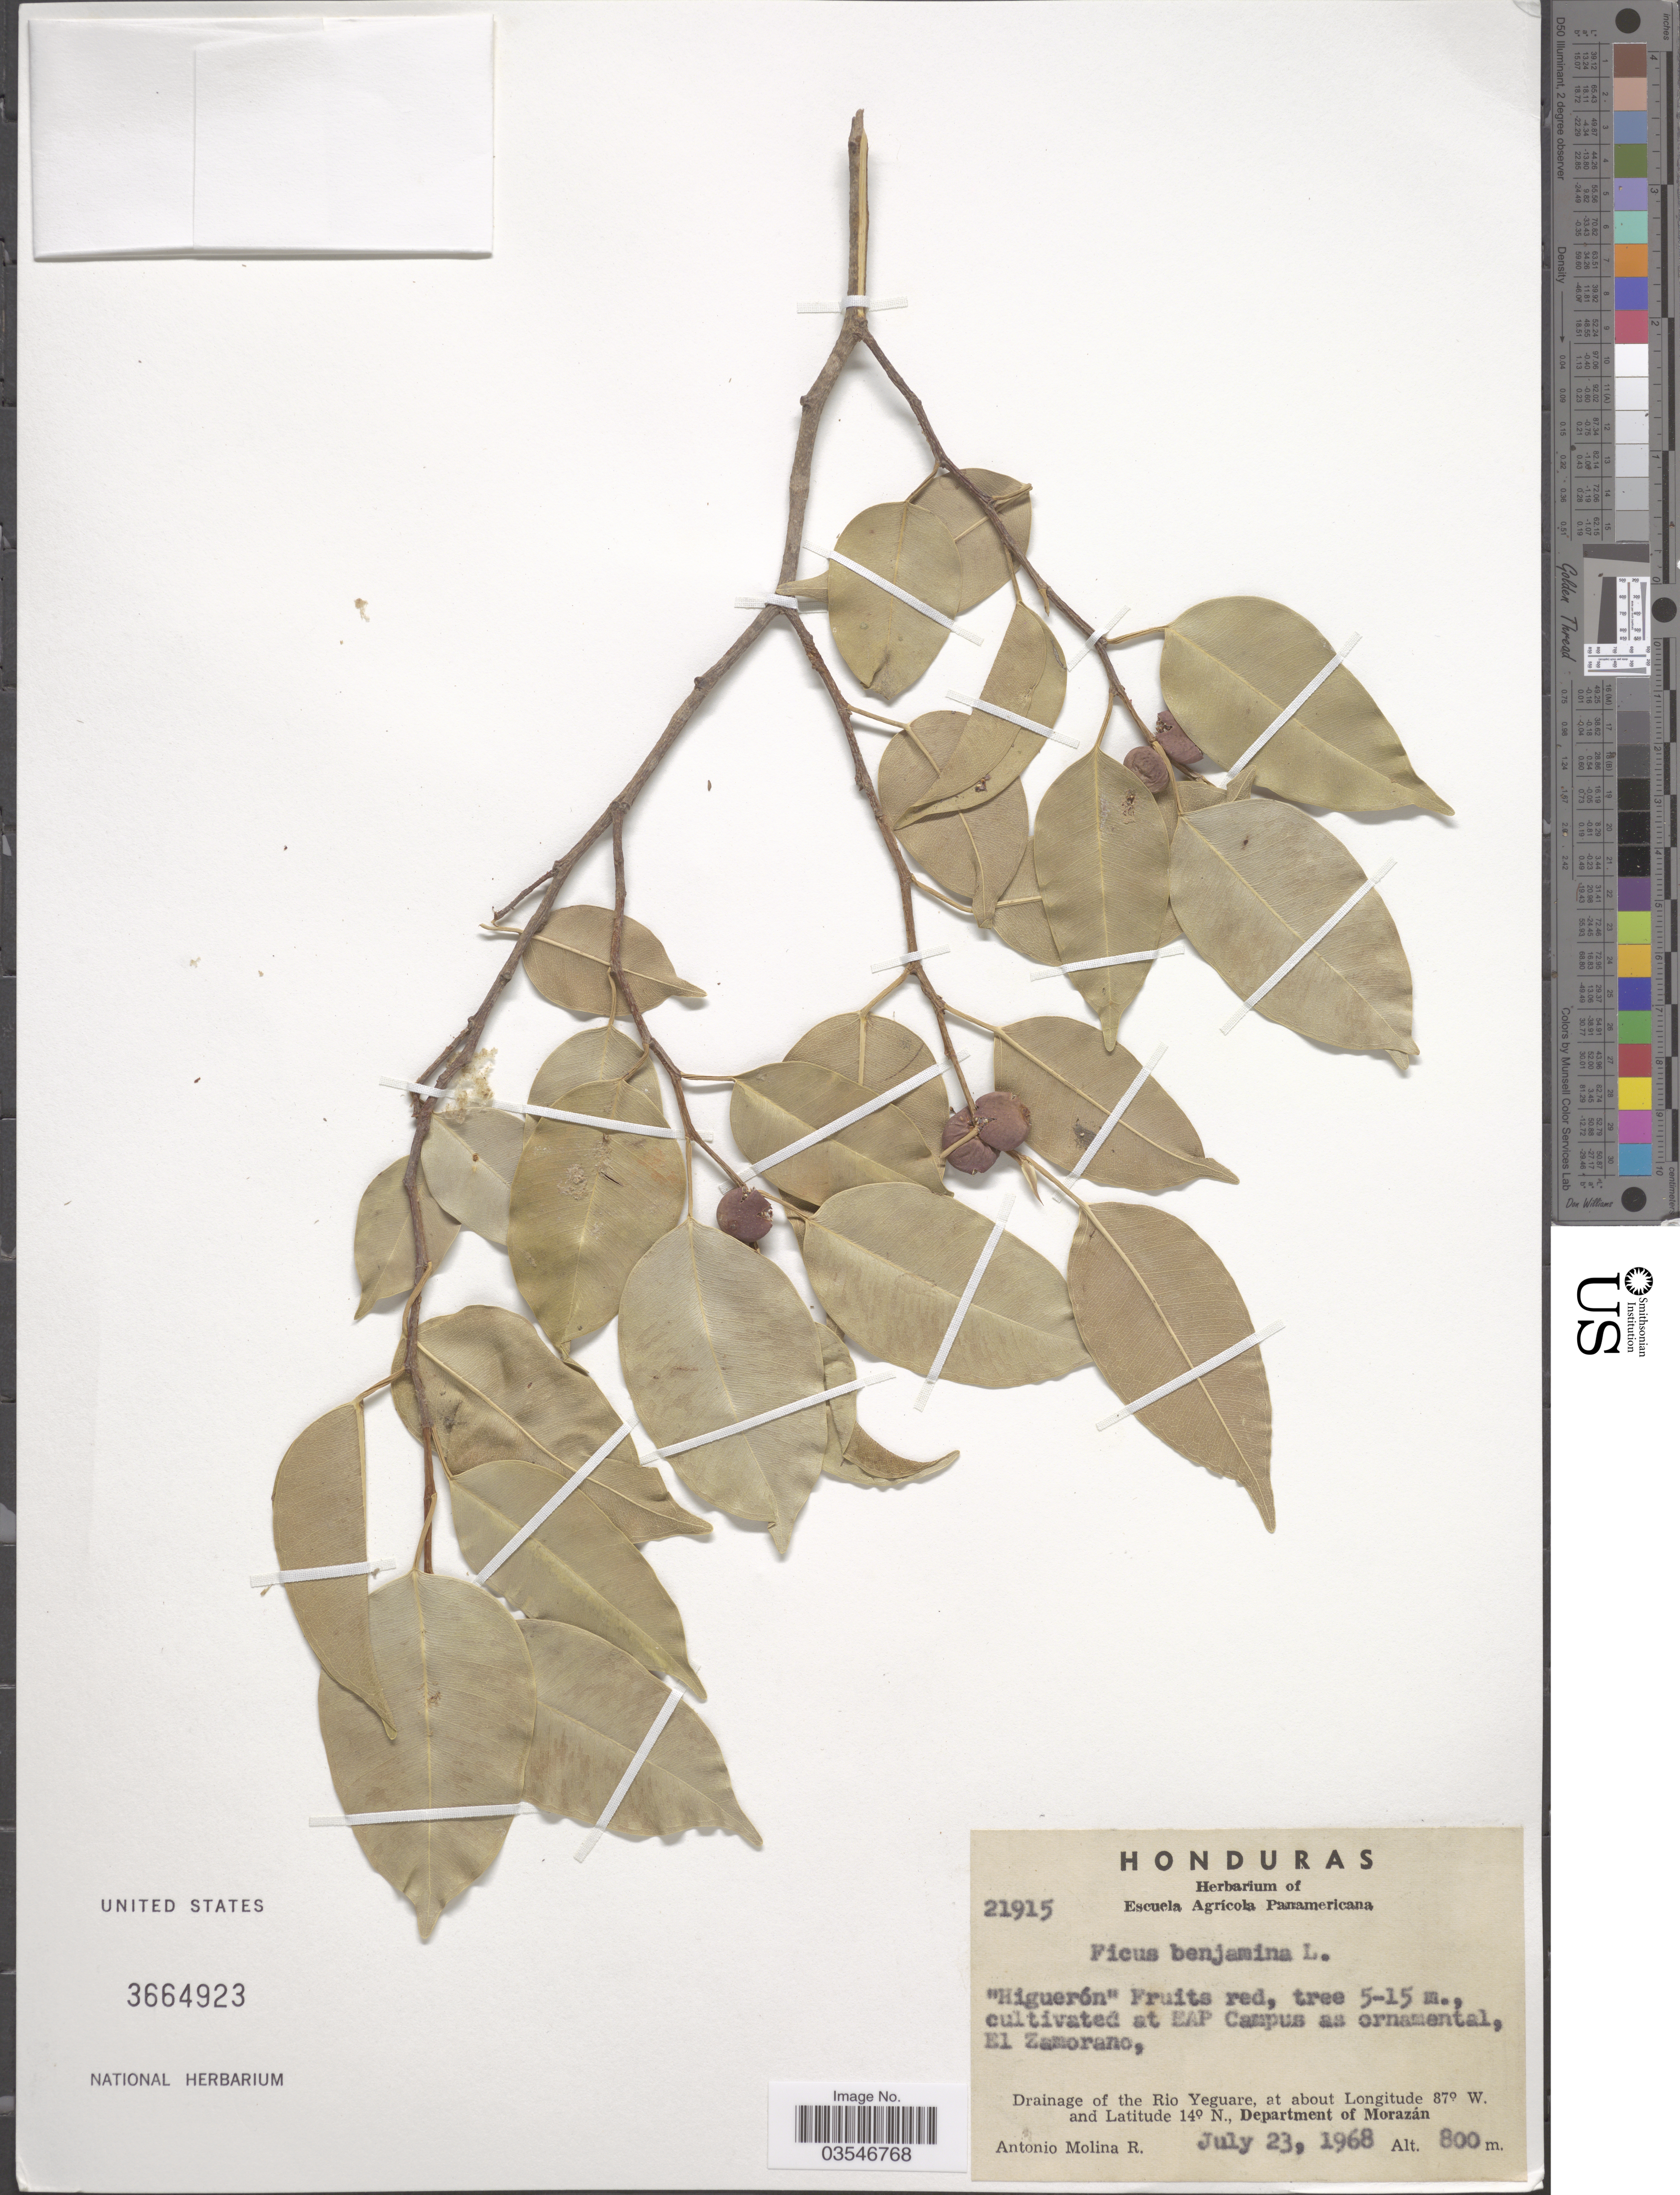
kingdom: Plantae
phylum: Tracheophyta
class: Magnoliopsida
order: Rosales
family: Moraceae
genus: Ficus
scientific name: Ficus benjamina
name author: L.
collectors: A. Molina R.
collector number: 21915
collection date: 1968-07-23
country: Honduras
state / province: Fco. Morazán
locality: EAP Campus as ornamental, El Zamorano. Drainage of the Rio Yeguare, Department of Morazán.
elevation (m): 800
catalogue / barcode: US 3664923